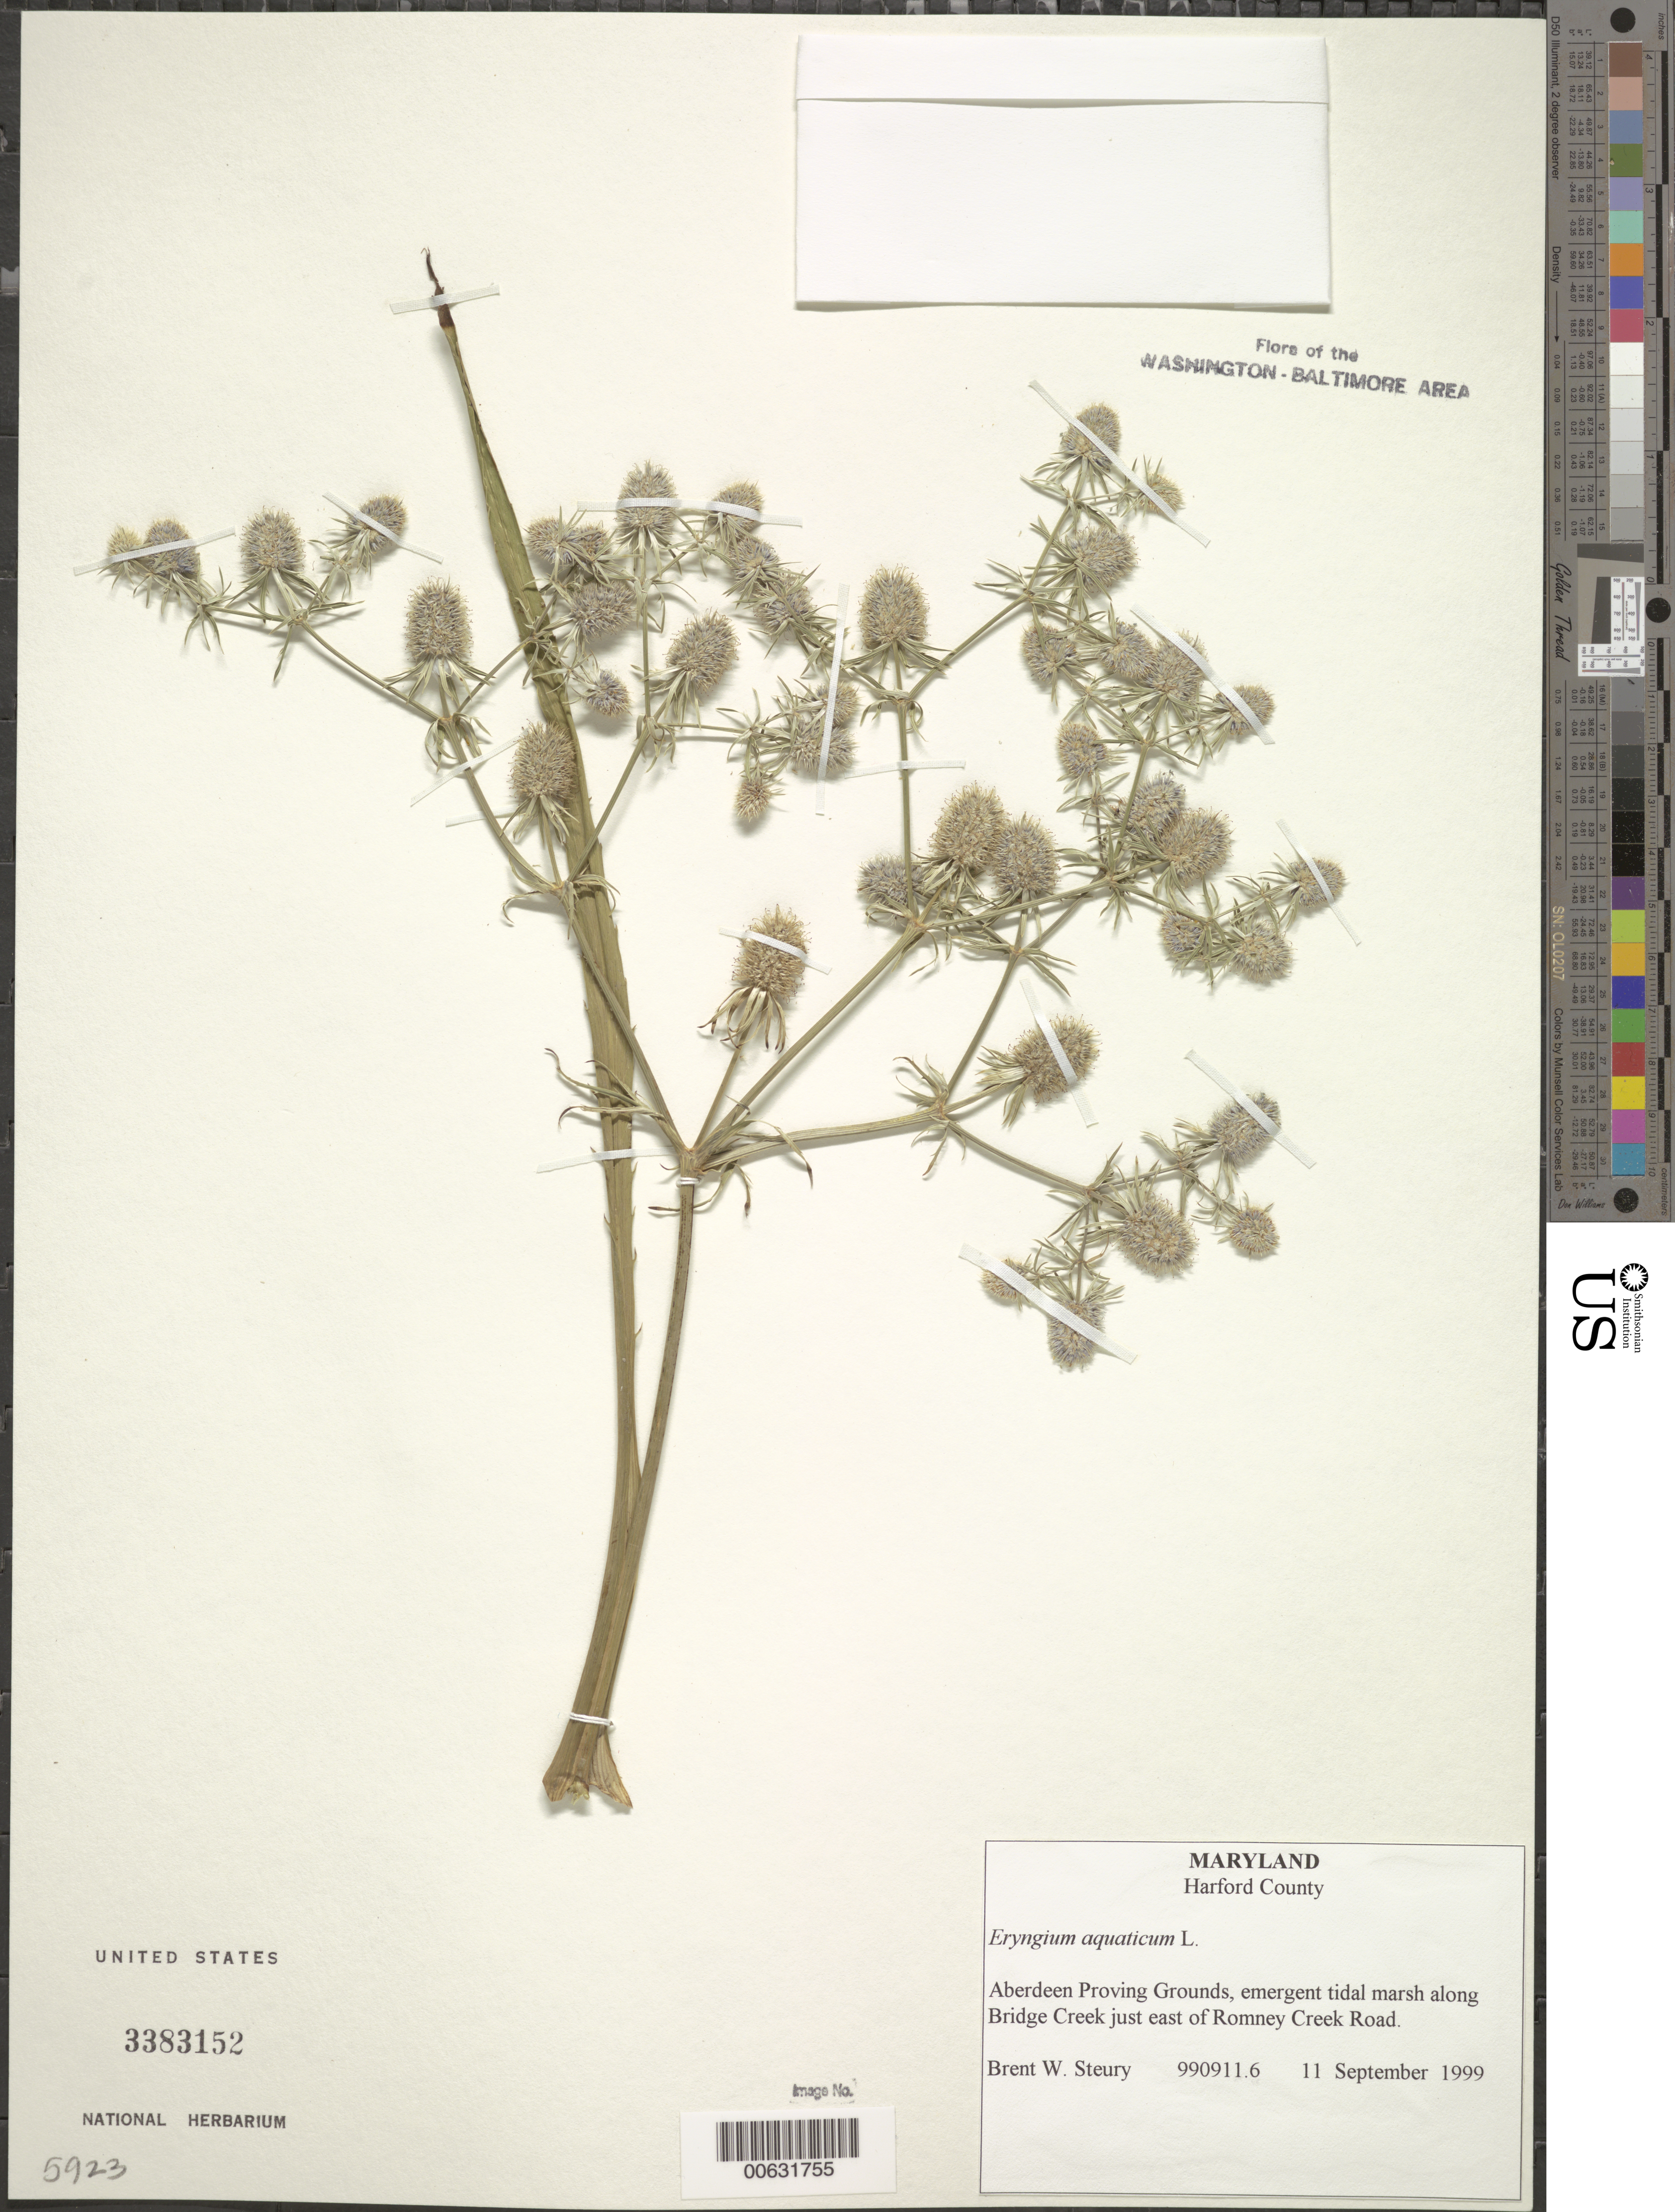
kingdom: Plantae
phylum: Tracheophyta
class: Magnoliopsida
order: Apiales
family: Apiaceae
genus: Eryngium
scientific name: Eryngium aquaticum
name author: L.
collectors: B. Steury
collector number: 990911.6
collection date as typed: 11 Sep 1999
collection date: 1999-09-11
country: United States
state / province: Maryland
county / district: Harford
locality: Aberdeen Proving Grounds, along Bridge Creek just west of Romney Creek Road.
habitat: Emergent tidal marsh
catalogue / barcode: US 3383152